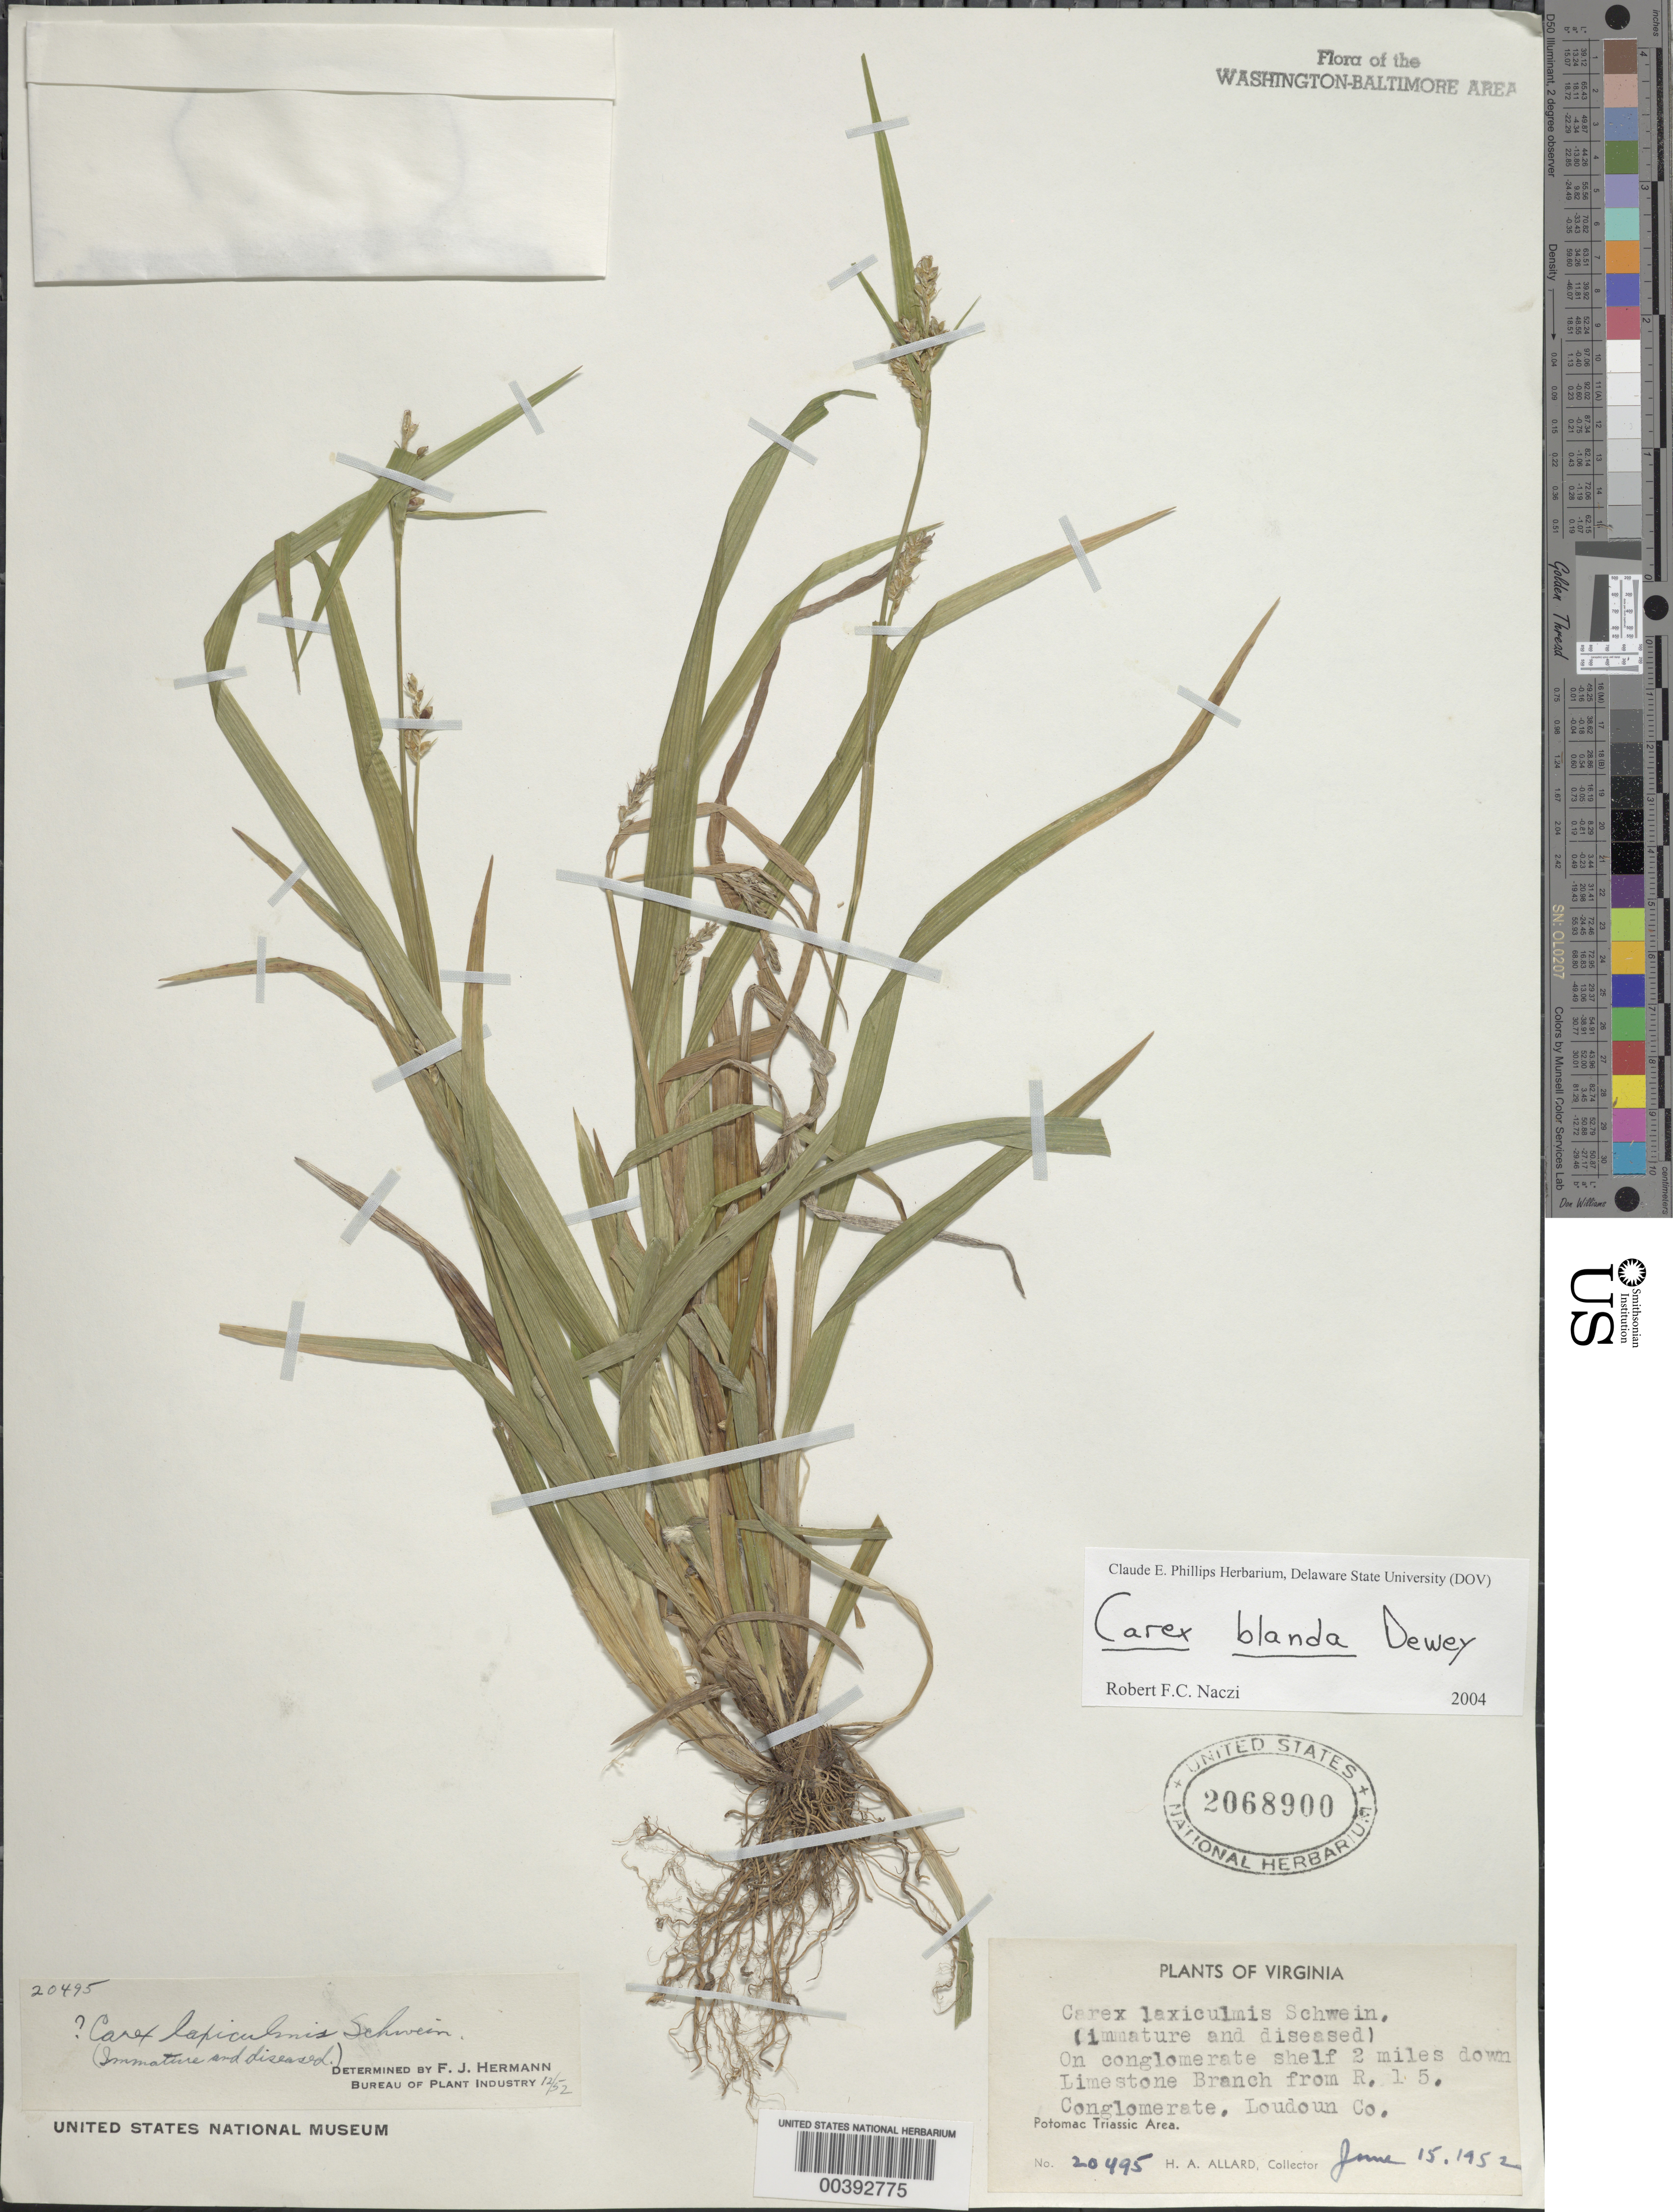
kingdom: Plantae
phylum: Tracheophyta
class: Liliopsida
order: Poales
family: Cyperaceae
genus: Carex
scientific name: Carex blanda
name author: Dewey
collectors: H. A. Allard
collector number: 20495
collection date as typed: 15 Jun 1952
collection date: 1952-06-15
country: United States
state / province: Virginia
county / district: Loudoun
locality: downstream from Route 15 on Limestone Branch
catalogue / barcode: US 2068900